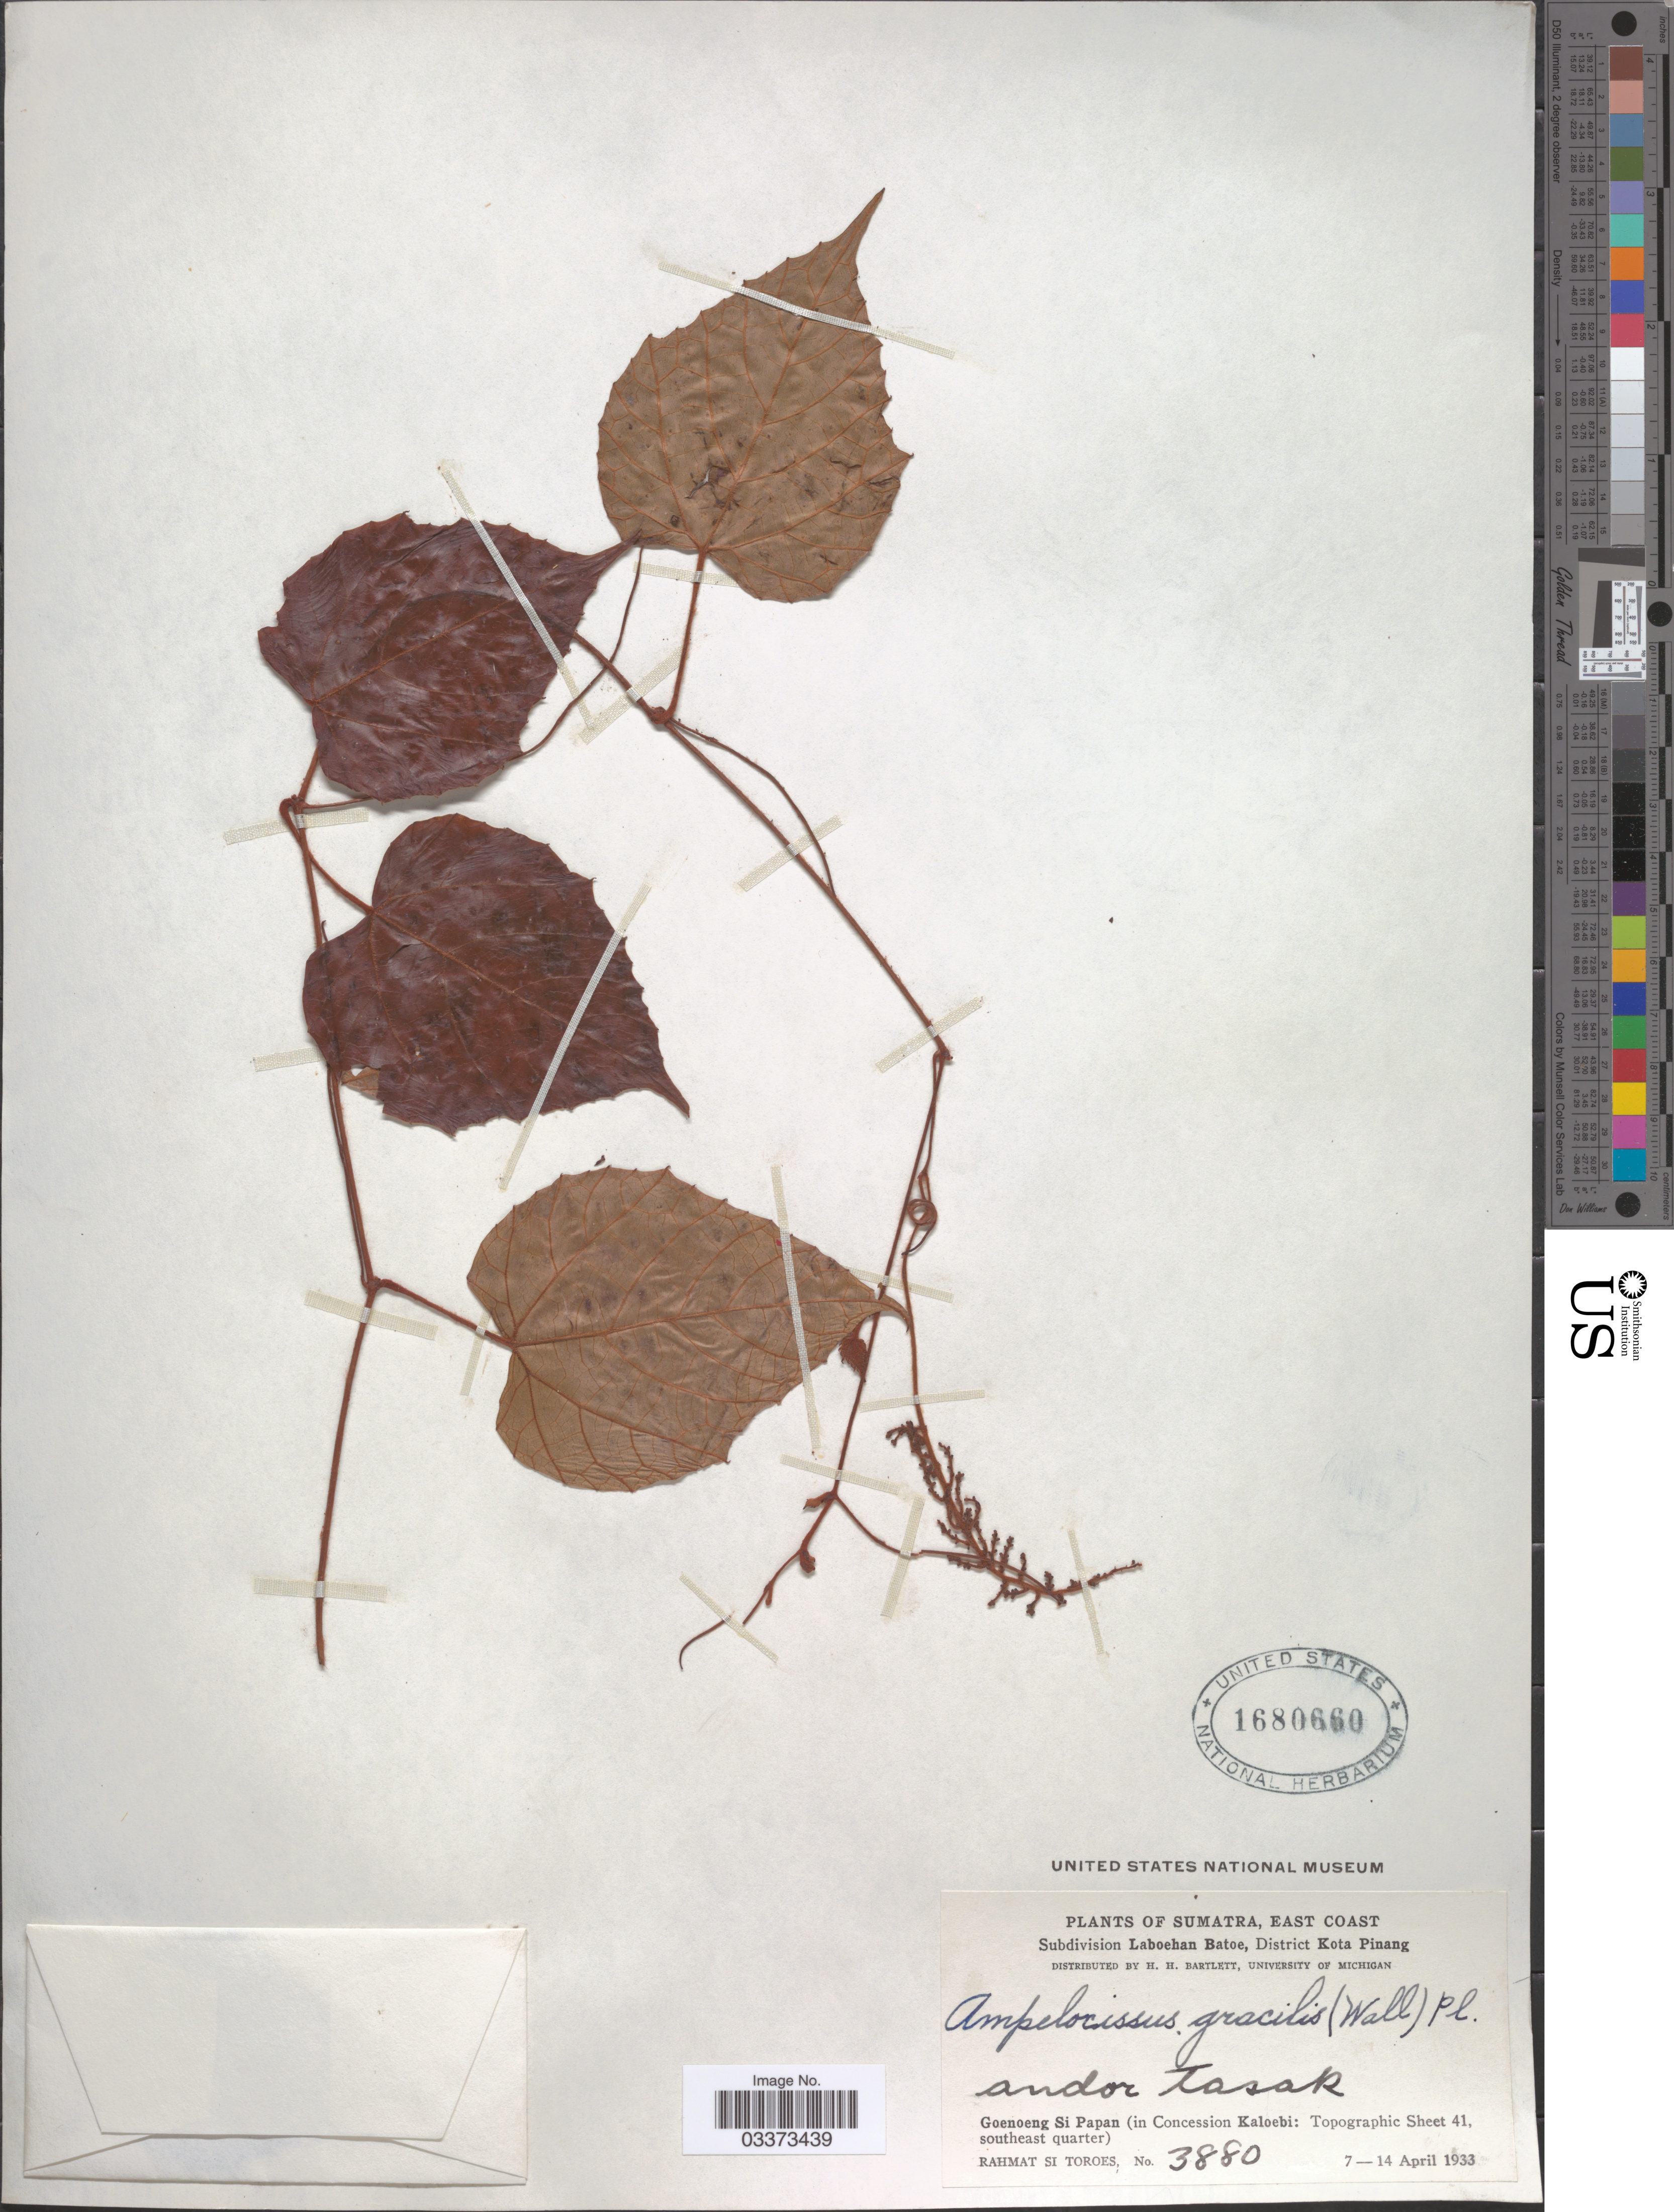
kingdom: Plantae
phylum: Tracheophyta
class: Magnoliopsida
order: Vitales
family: Vitaceae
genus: Ampelocissus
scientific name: Ampelocissus gracilis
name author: Planch.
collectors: Rahmat Si Boeea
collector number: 3880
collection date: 1933-04-07/1933-04-14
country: Indonesia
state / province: Sumatra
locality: East Coast. Subdivision Laboehan Batoe, District Kota Pinang. Goenoeng Si Papan (in Concession Kaloebi: Topographic Sheet 41, southeast quarter).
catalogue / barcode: US 1680660